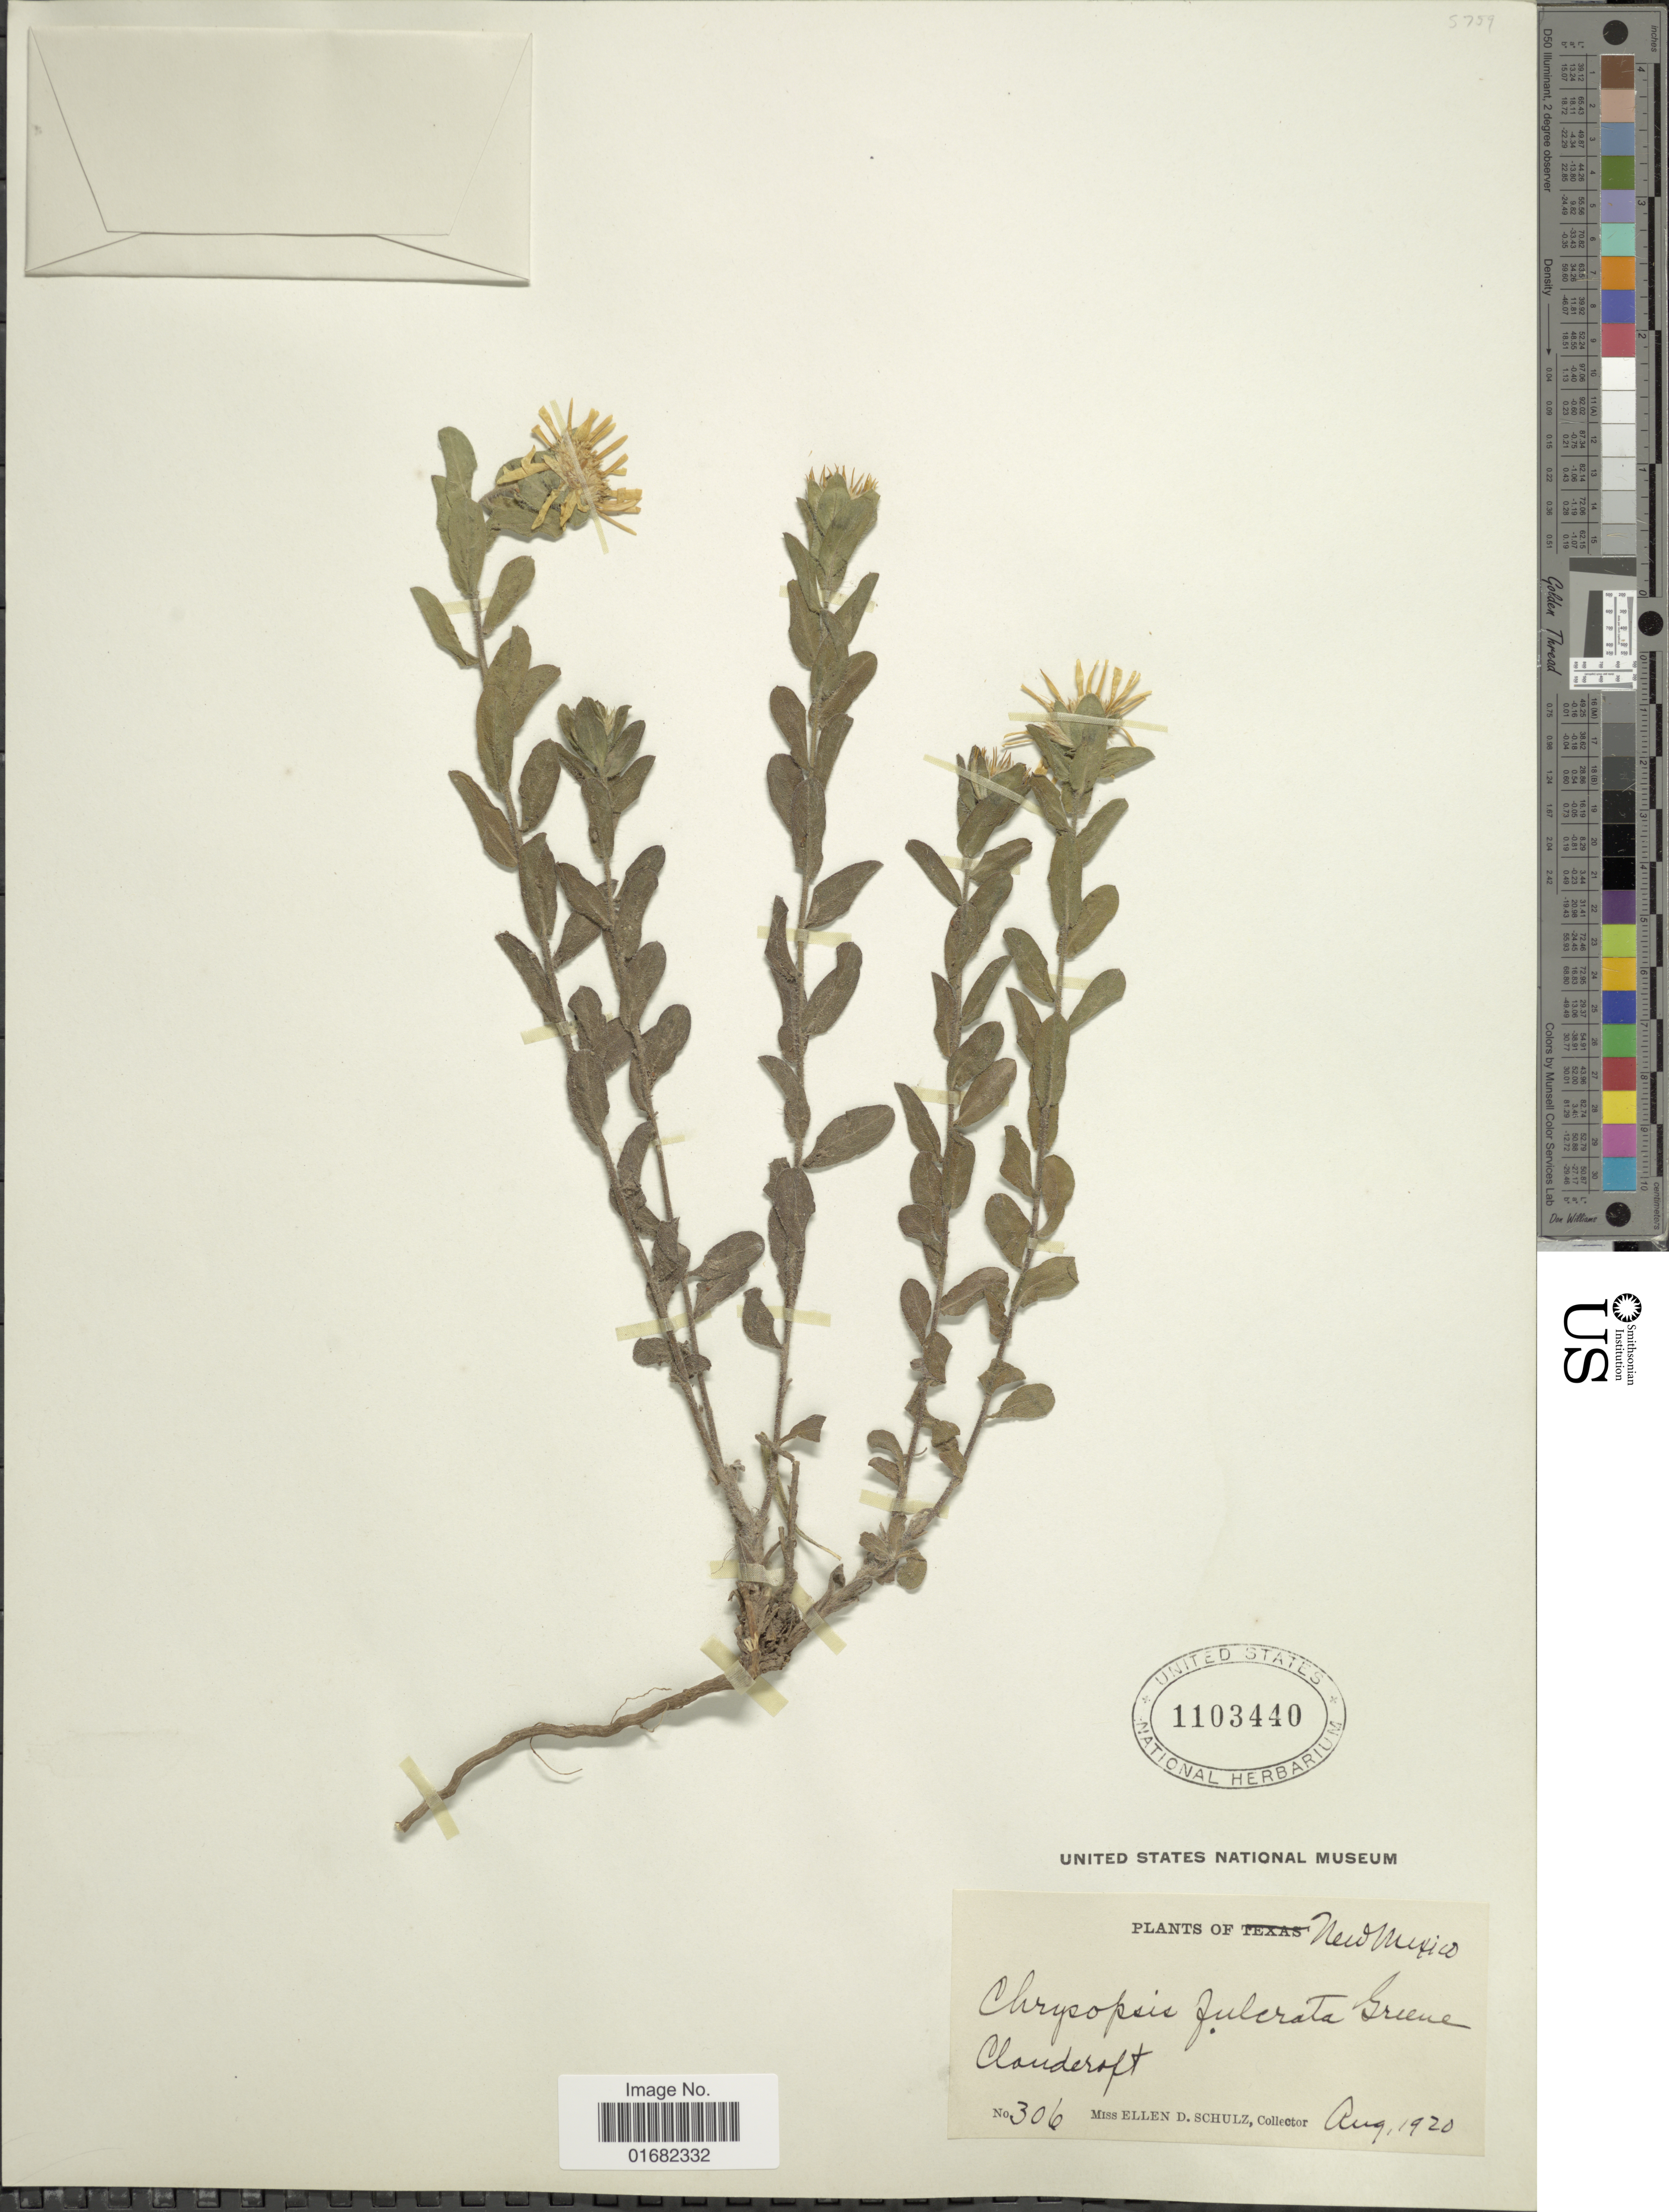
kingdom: Plantae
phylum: Tracheophyta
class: Magnoliopsida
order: Asterales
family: Asteraceae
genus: Heterotheca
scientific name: Heterotheca fulcrata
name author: (Greene) Shinners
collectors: E. D. Schulz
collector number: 306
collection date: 1920-08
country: United States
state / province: New Mexico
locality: Cloudcroft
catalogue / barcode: US 1103440